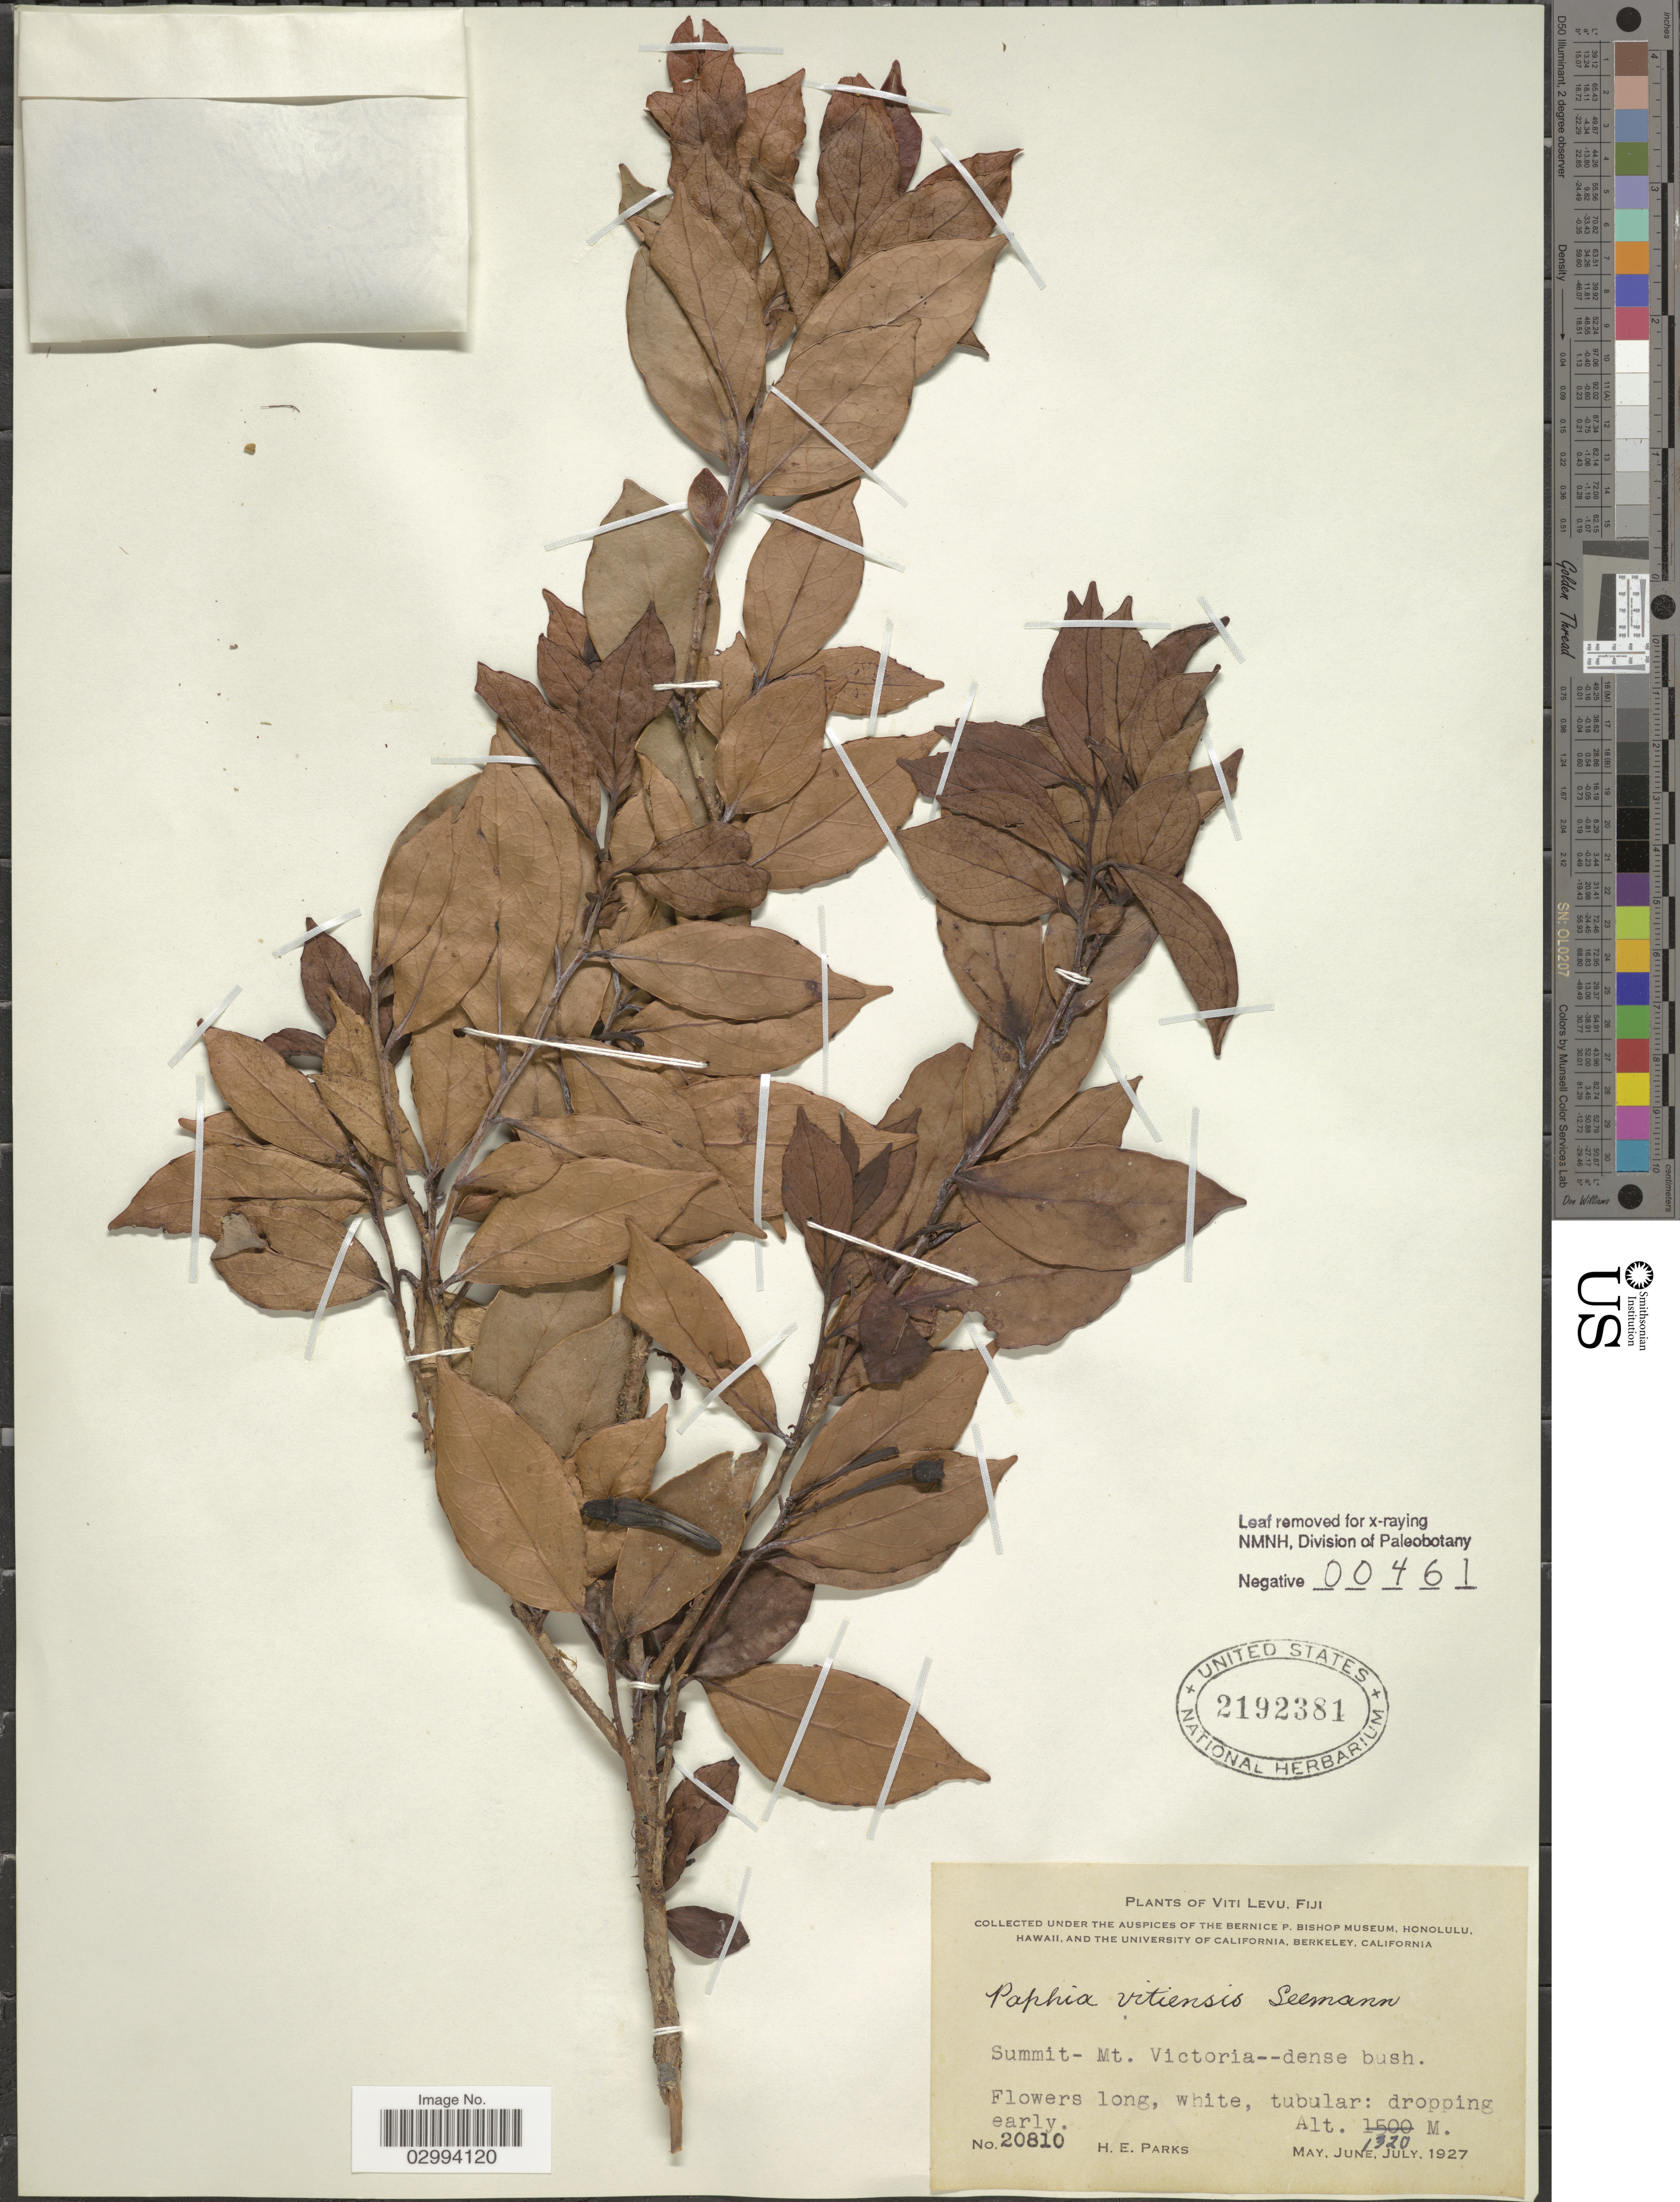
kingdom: Plantae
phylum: Tracheophyta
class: Magnoliopsida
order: Ericales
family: Ericaceae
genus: Paphia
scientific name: Paphia vitiensis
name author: Seem.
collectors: H. E. Parks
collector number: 20810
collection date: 1927-05/1927-07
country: Fiji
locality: Viti Levu. Summit- Mt. Victoria.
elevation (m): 1320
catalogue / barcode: US 2192381